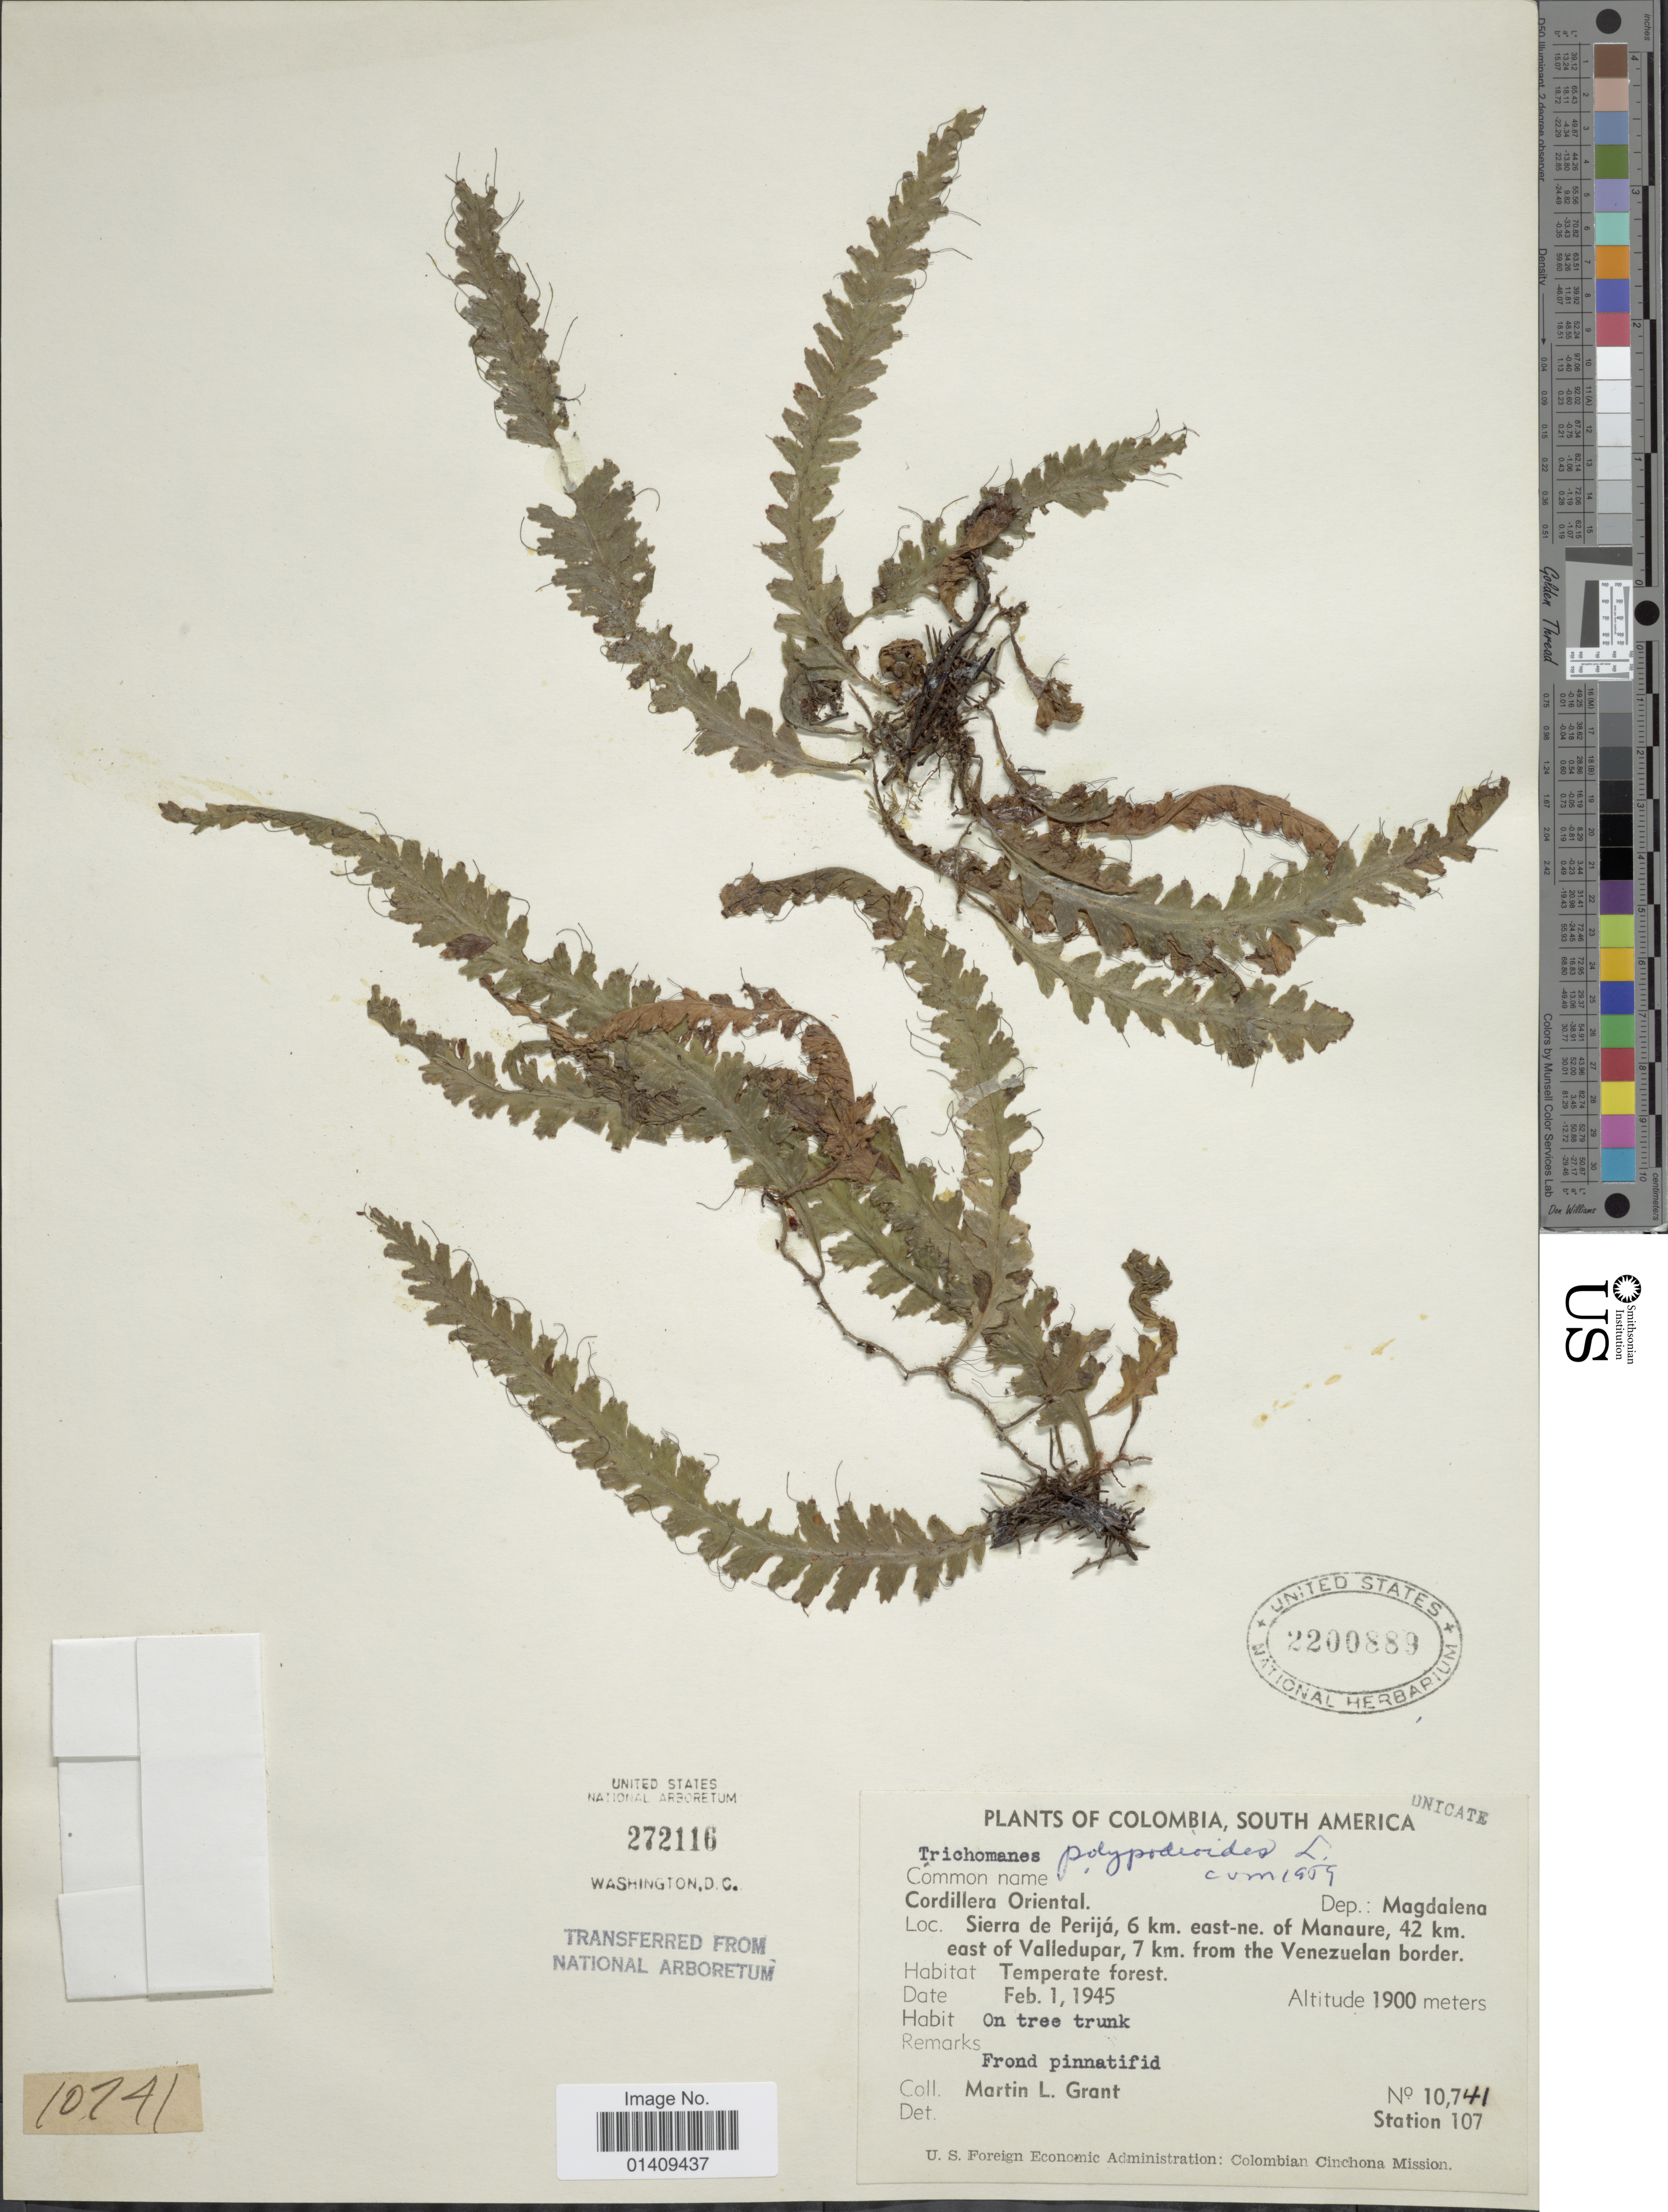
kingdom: Plantae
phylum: Tracheophyta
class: Polypodiopsida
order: Hymenophyllales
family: Hymenophyllaceae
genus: Trichomanes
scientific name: Trichomanes polypodioides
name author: L.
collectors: M. L. Grant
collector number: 10741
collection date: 1945-02-01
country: Colombia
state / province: Magdalena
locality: Cordillera Oriental dep: Magdalena Sierra de Perija 6 km east ne of Manaure 42 km east of Valledupar 7km from the Venezuelan border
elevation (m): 1900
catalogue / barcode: US 2200889